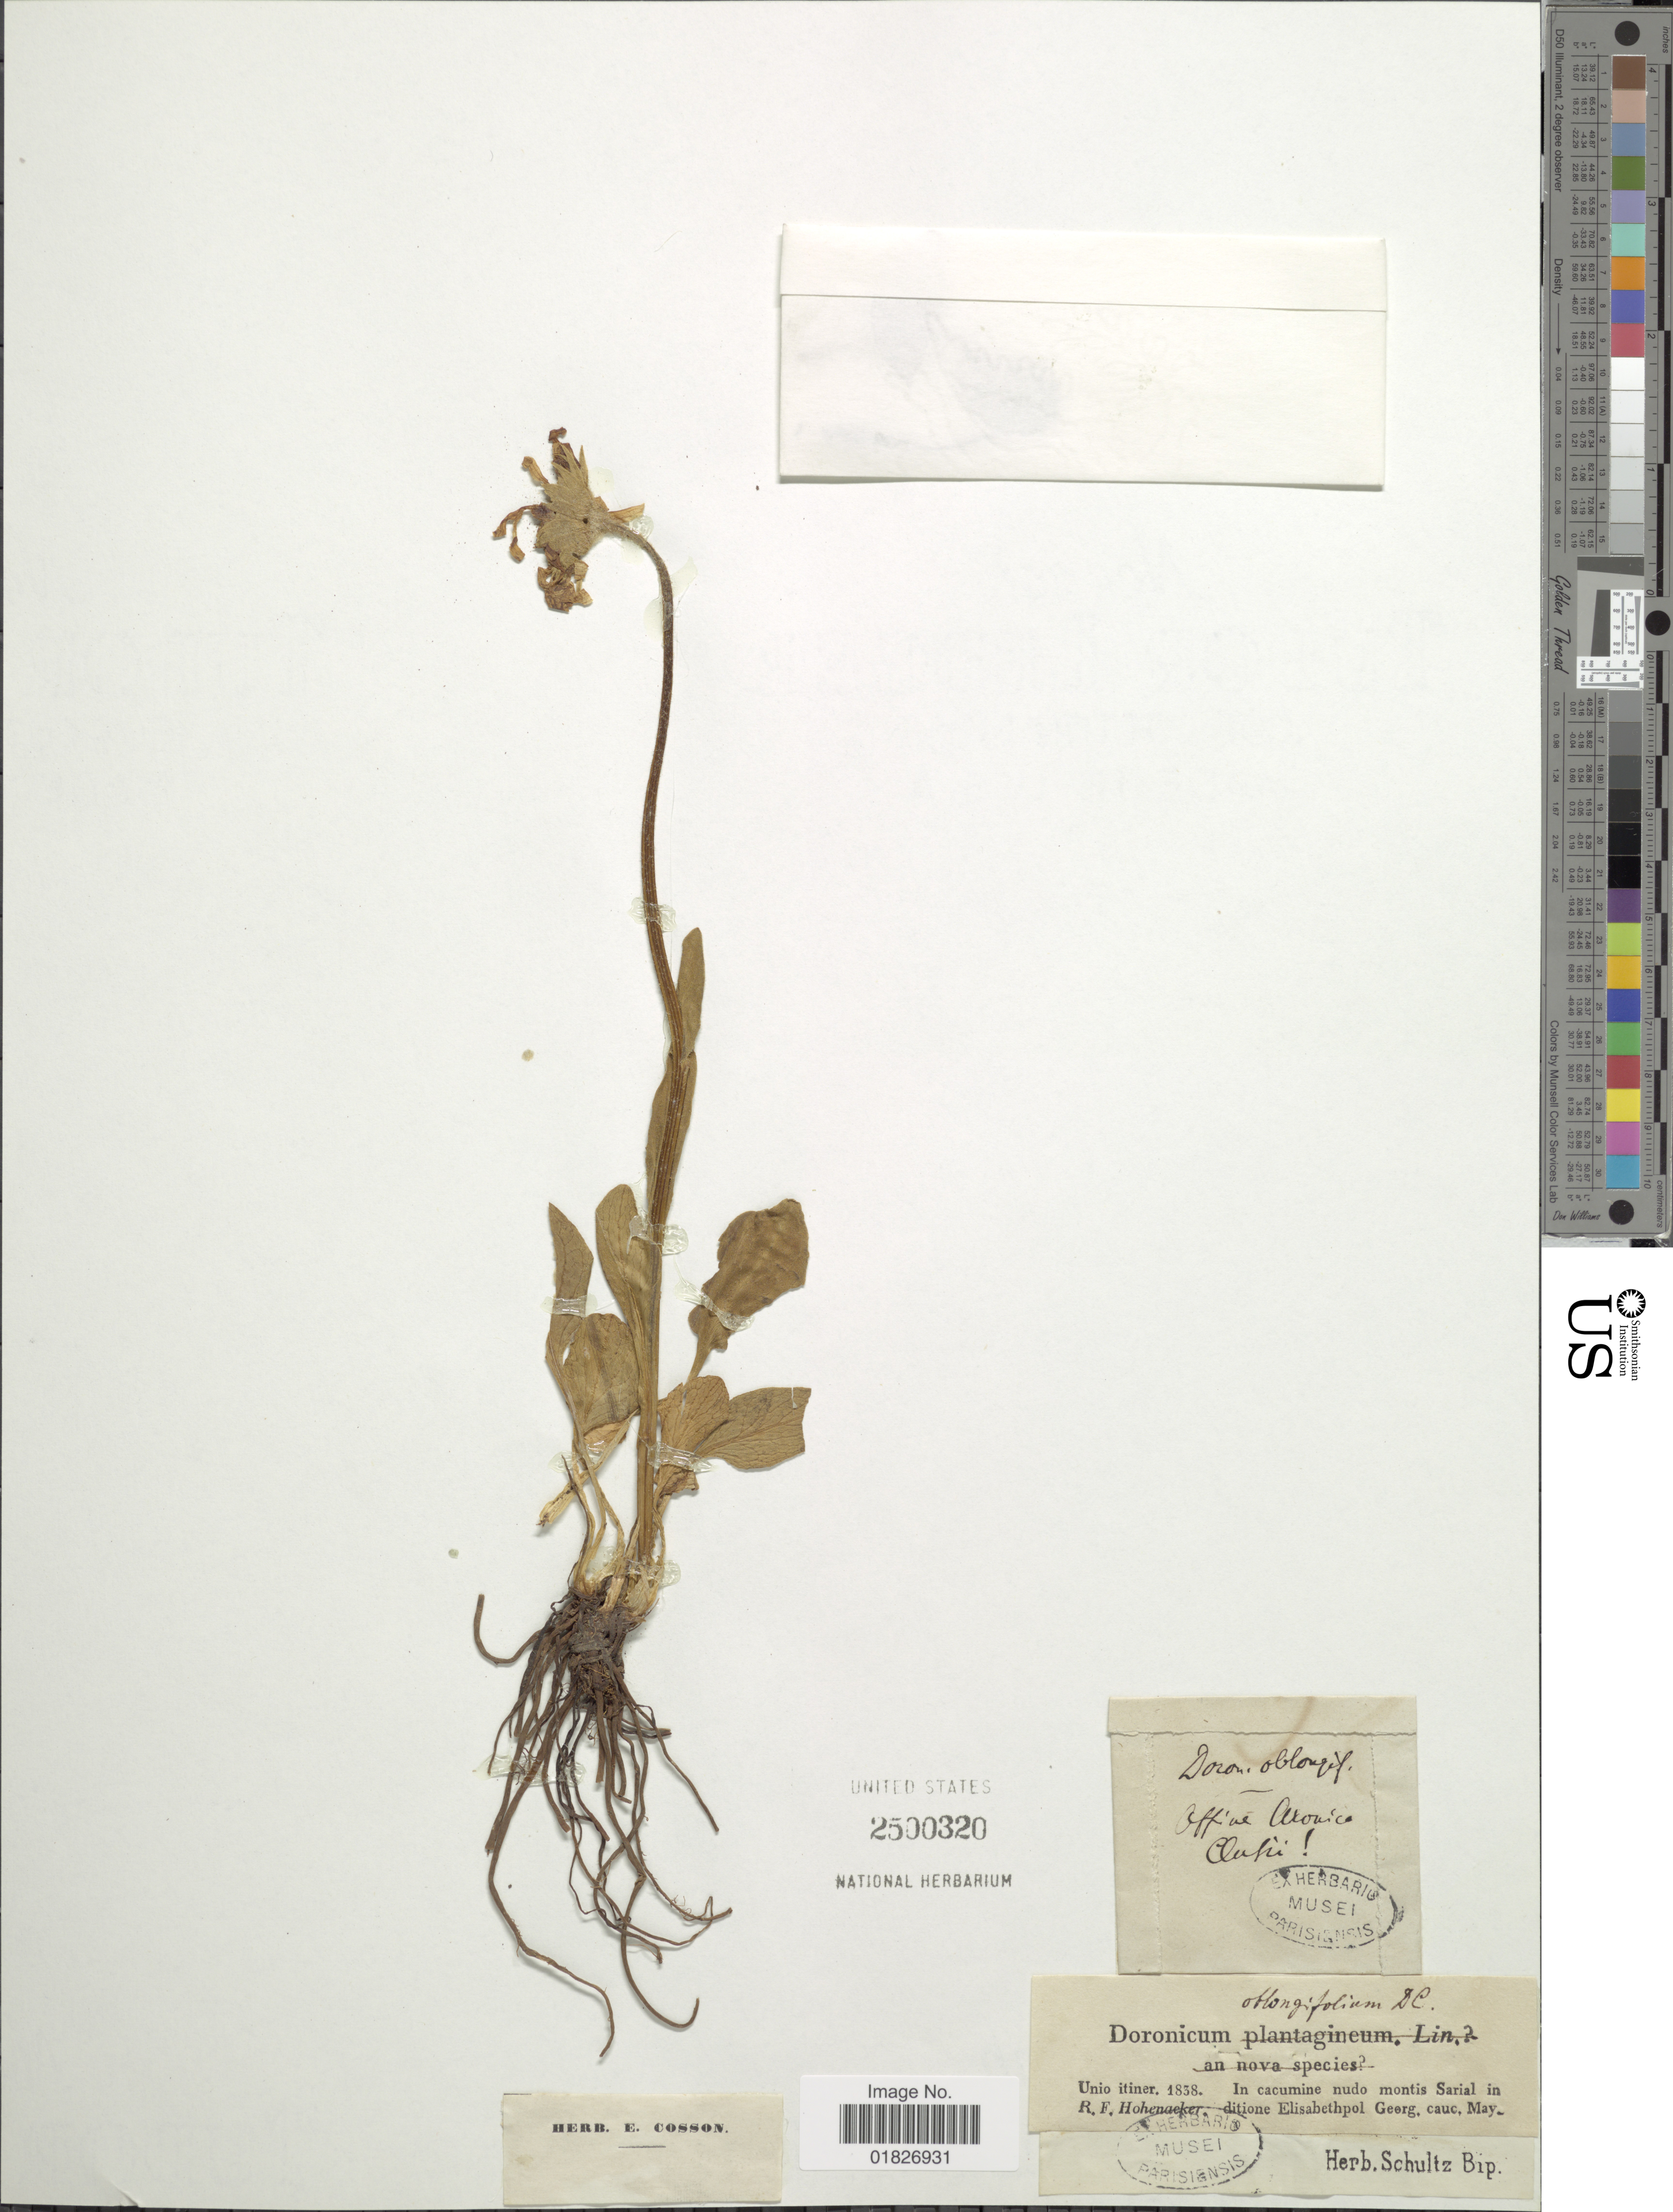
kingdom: Plantae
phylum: Tracheophyta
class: Magnoliopsida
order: Asterales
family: Asteraceae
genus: Doronicum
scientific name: Doronicum oblongifolium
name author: DC.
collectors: R. F. Hohenacker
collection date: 1838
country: Georgia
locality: Cacumine nudo montis Sarial in ditione Elisabethpol Georg, cauc.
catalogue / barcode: US 2500320